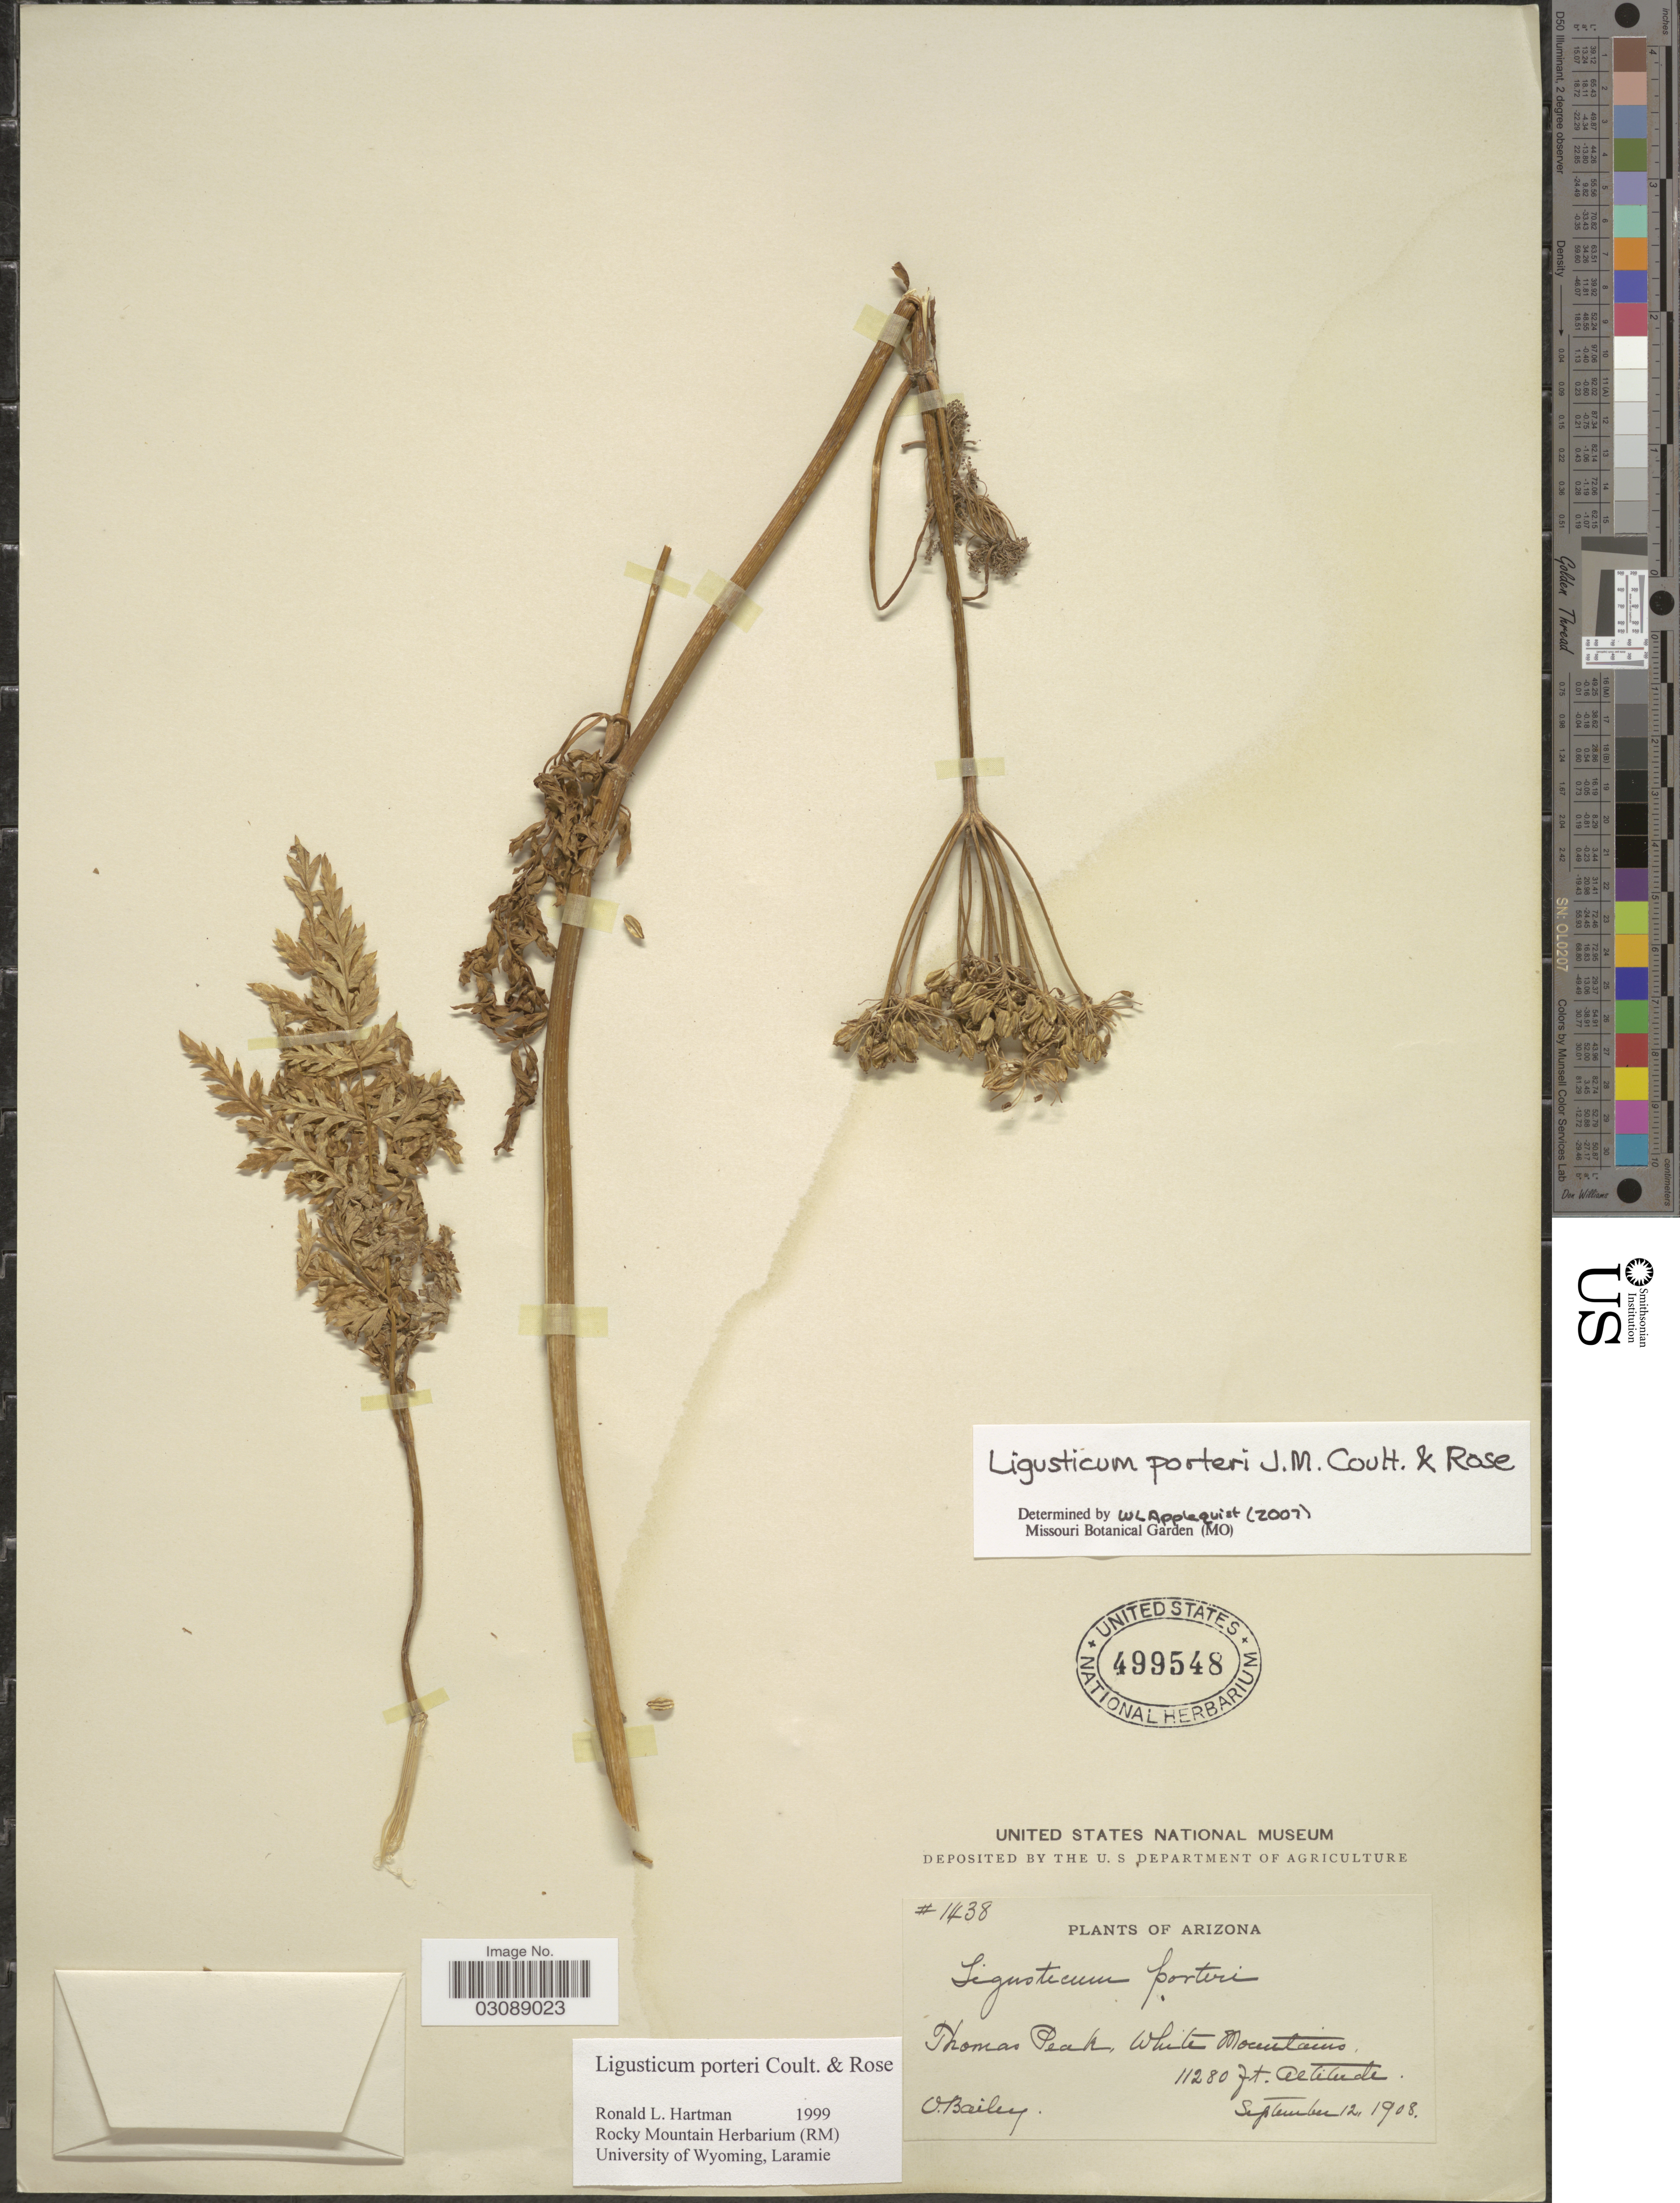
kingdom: Plantae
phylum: Tracheophyta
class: Magnoliopsida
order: Apiales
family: Apiaceae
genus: Ligusticum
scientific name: Ligusticum porteri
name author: J.M. Coult. & Rose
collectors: O. Bailey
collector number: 1438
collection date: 1908-09-12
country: United States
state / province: Arizona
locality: Thomas Peak, White Mountains.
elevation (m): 3438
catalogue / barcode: US 499548